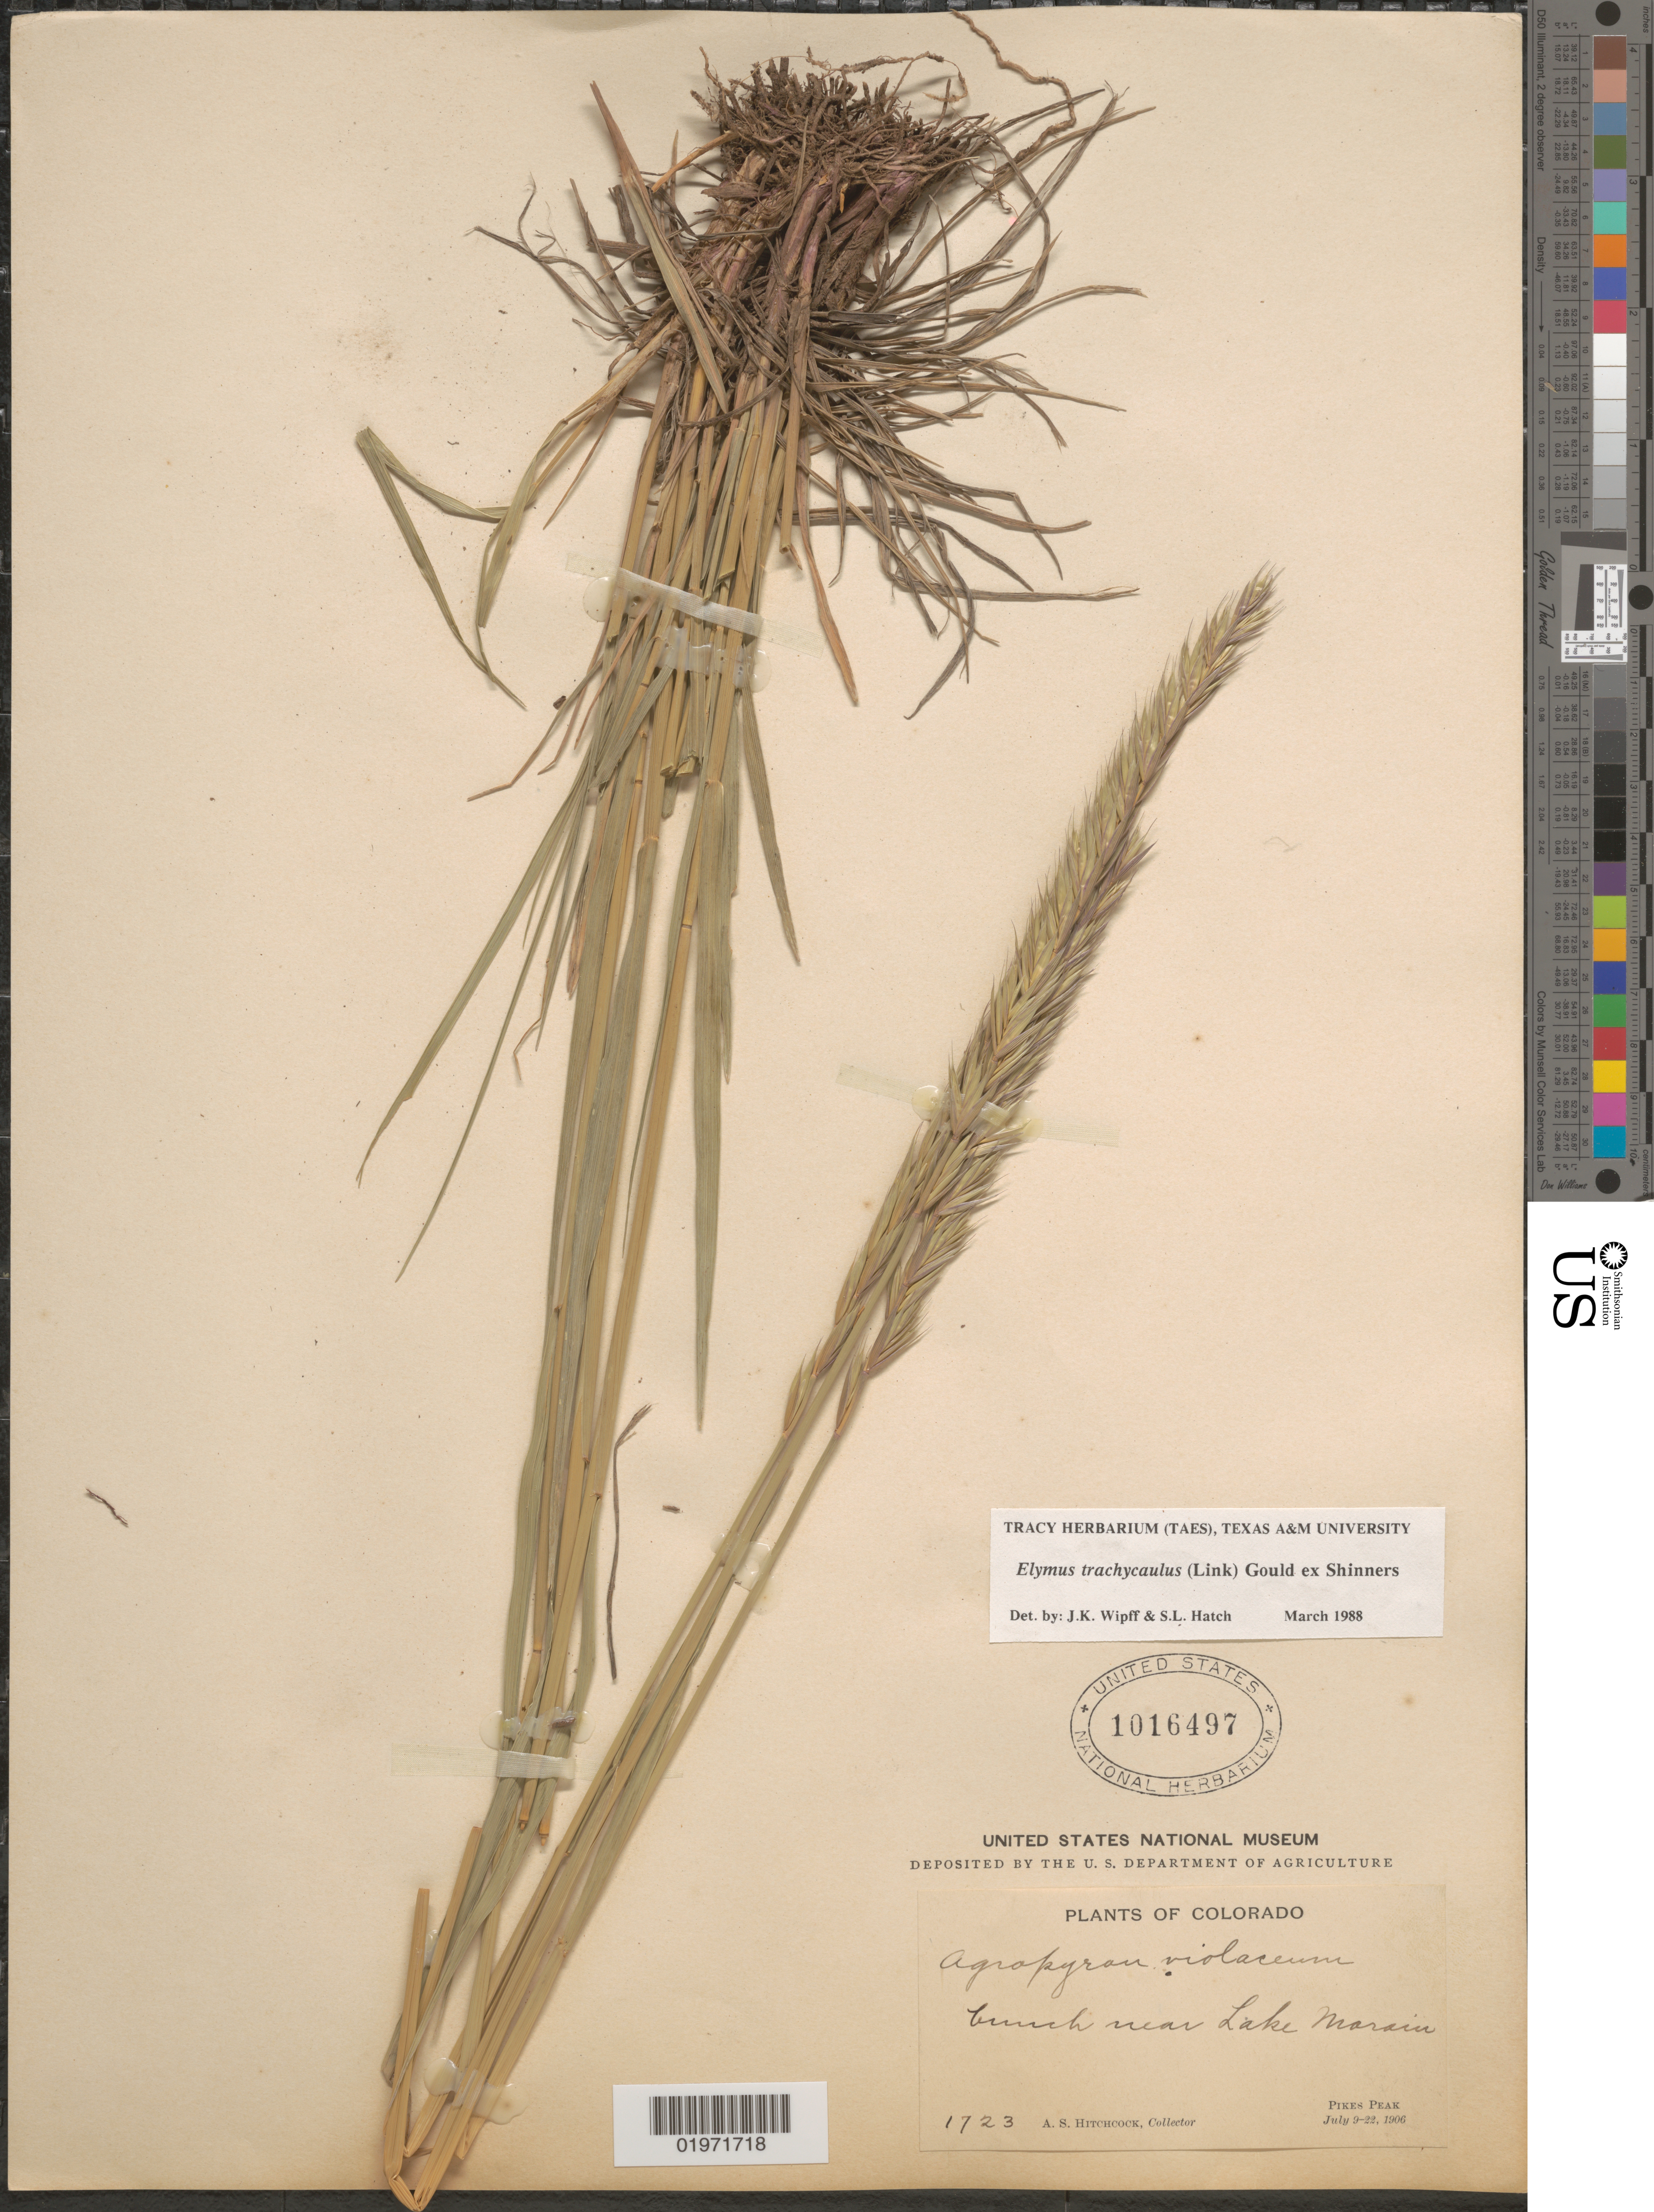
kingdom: Plantae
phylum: Tracheophyta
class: Liliopsida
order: Poales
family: Poaceae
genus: Elymus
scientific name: Elymus trachycaulus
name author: (Link) Gould ex Shinners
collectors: A. S. Hitchcock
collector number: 1723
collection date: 1906-07-09/1906-07-22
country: United States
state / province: Colorado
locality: Near Lake Morain. Pikes Peak.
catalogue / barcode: US 1016497